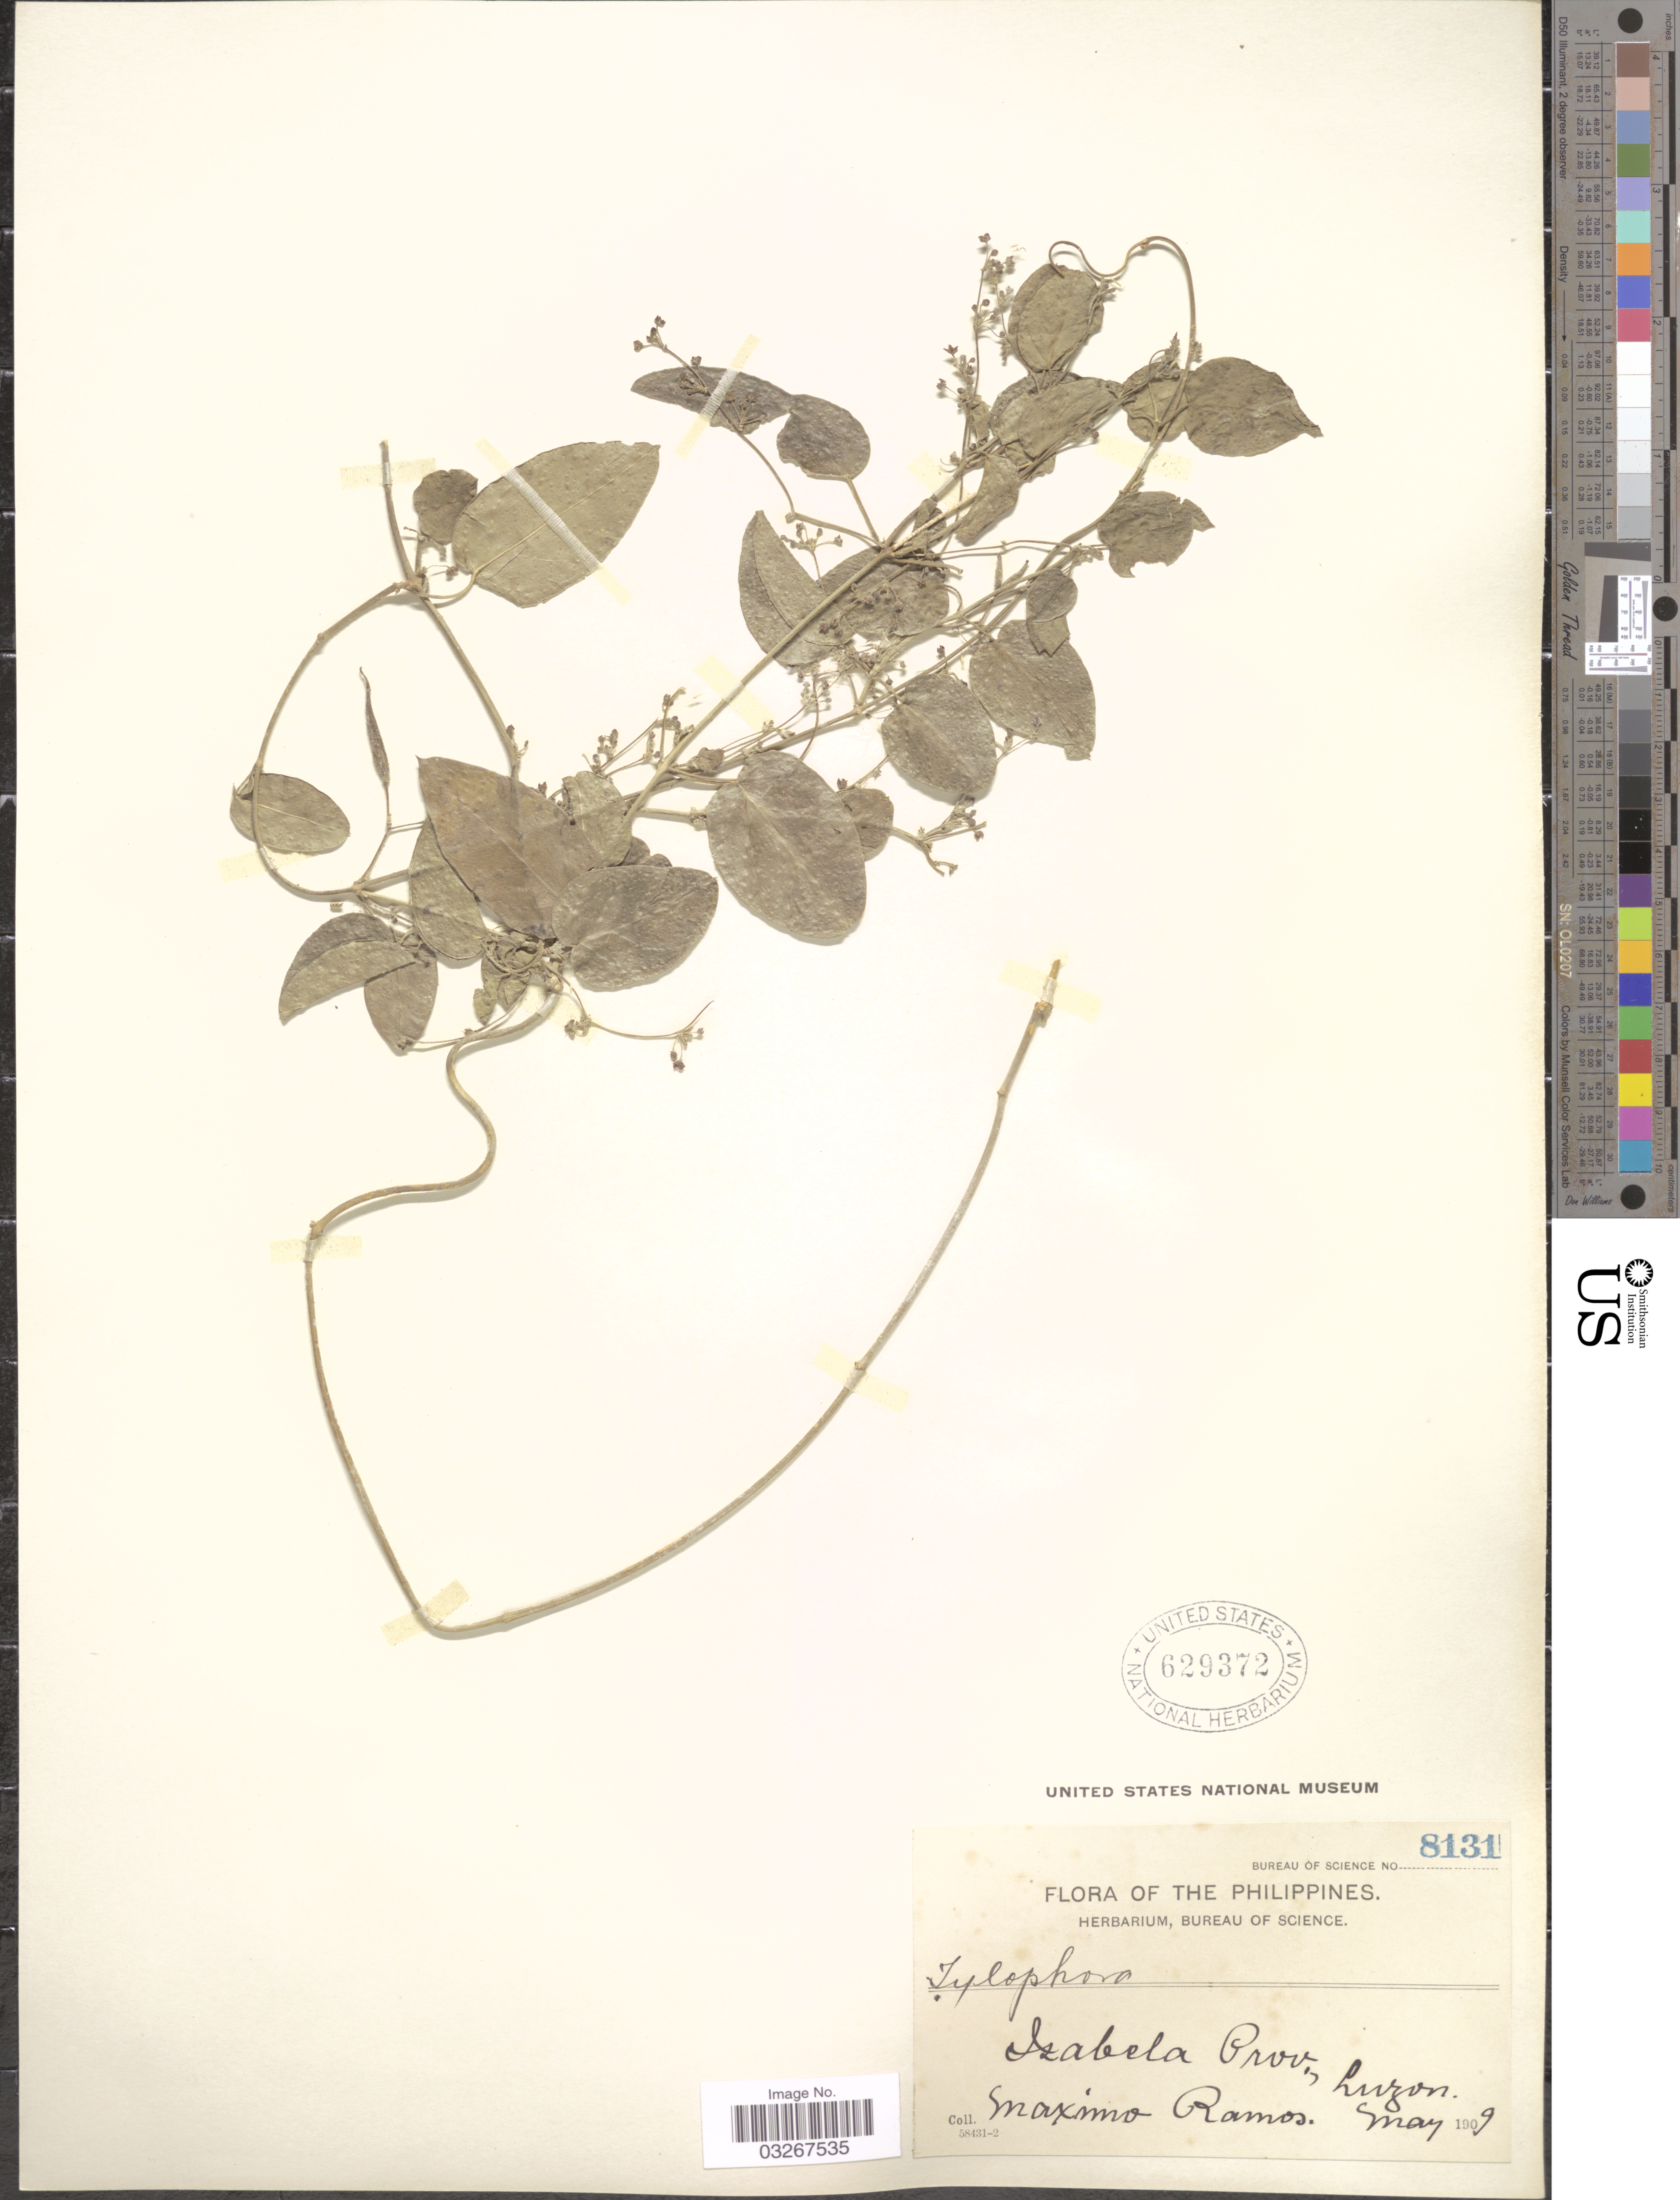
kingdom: Plantae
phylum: Tracheophyta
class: Magnoliopsida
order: Gentianales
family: Apocynaceae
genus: Tylophora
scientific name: Tylophora sp.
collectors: M. Ramos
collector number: Bureau of Science 8131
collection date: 1909-05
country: Philippines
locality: Isabela Prov., Luzon.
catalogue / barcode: US 629372